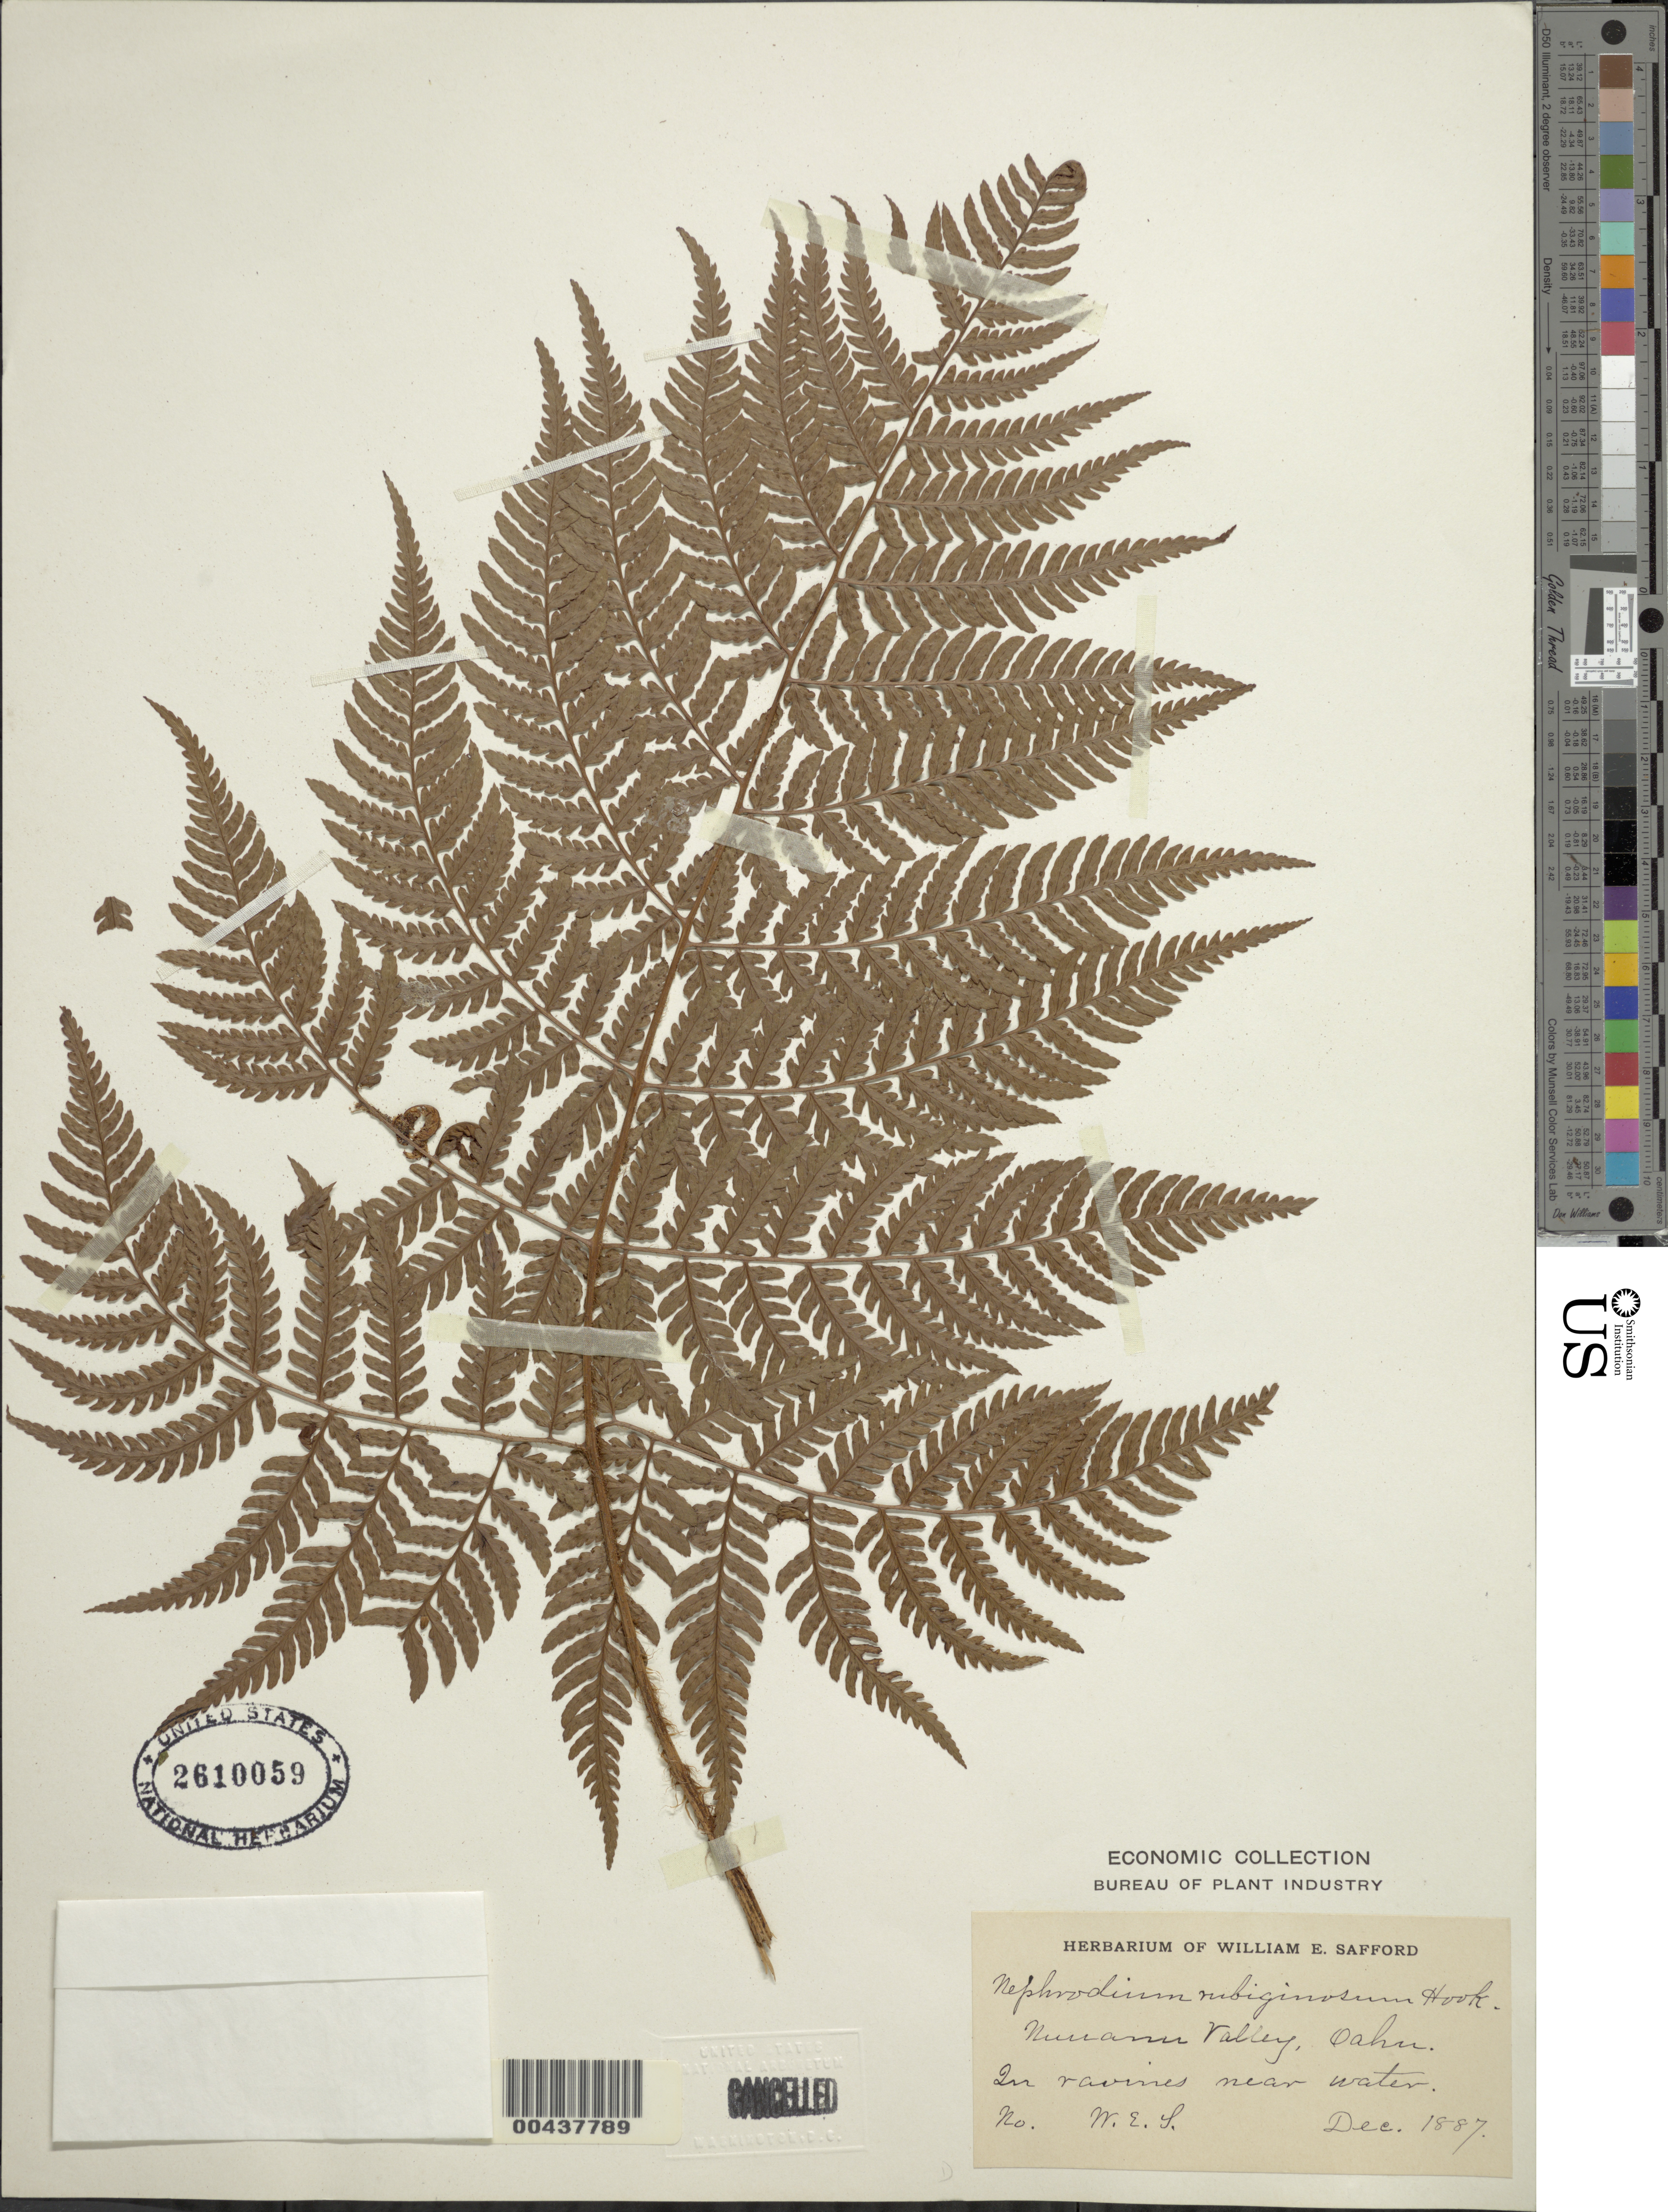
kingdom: Plantae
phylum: Tracheophyta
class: Polypodiopsida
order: Polypodiales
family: Dryopteridaceae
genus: Dryopteris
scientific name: Dryopteris glabra var. nuda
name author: (Underw.) Fraser-Jenk.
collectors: W. E. Safford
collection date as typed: Dec 1887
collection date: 1887-12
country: United States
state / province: Hawaii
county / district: Honolulu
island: Oahu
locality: Nuuanu Valley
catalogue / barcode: US 2610059